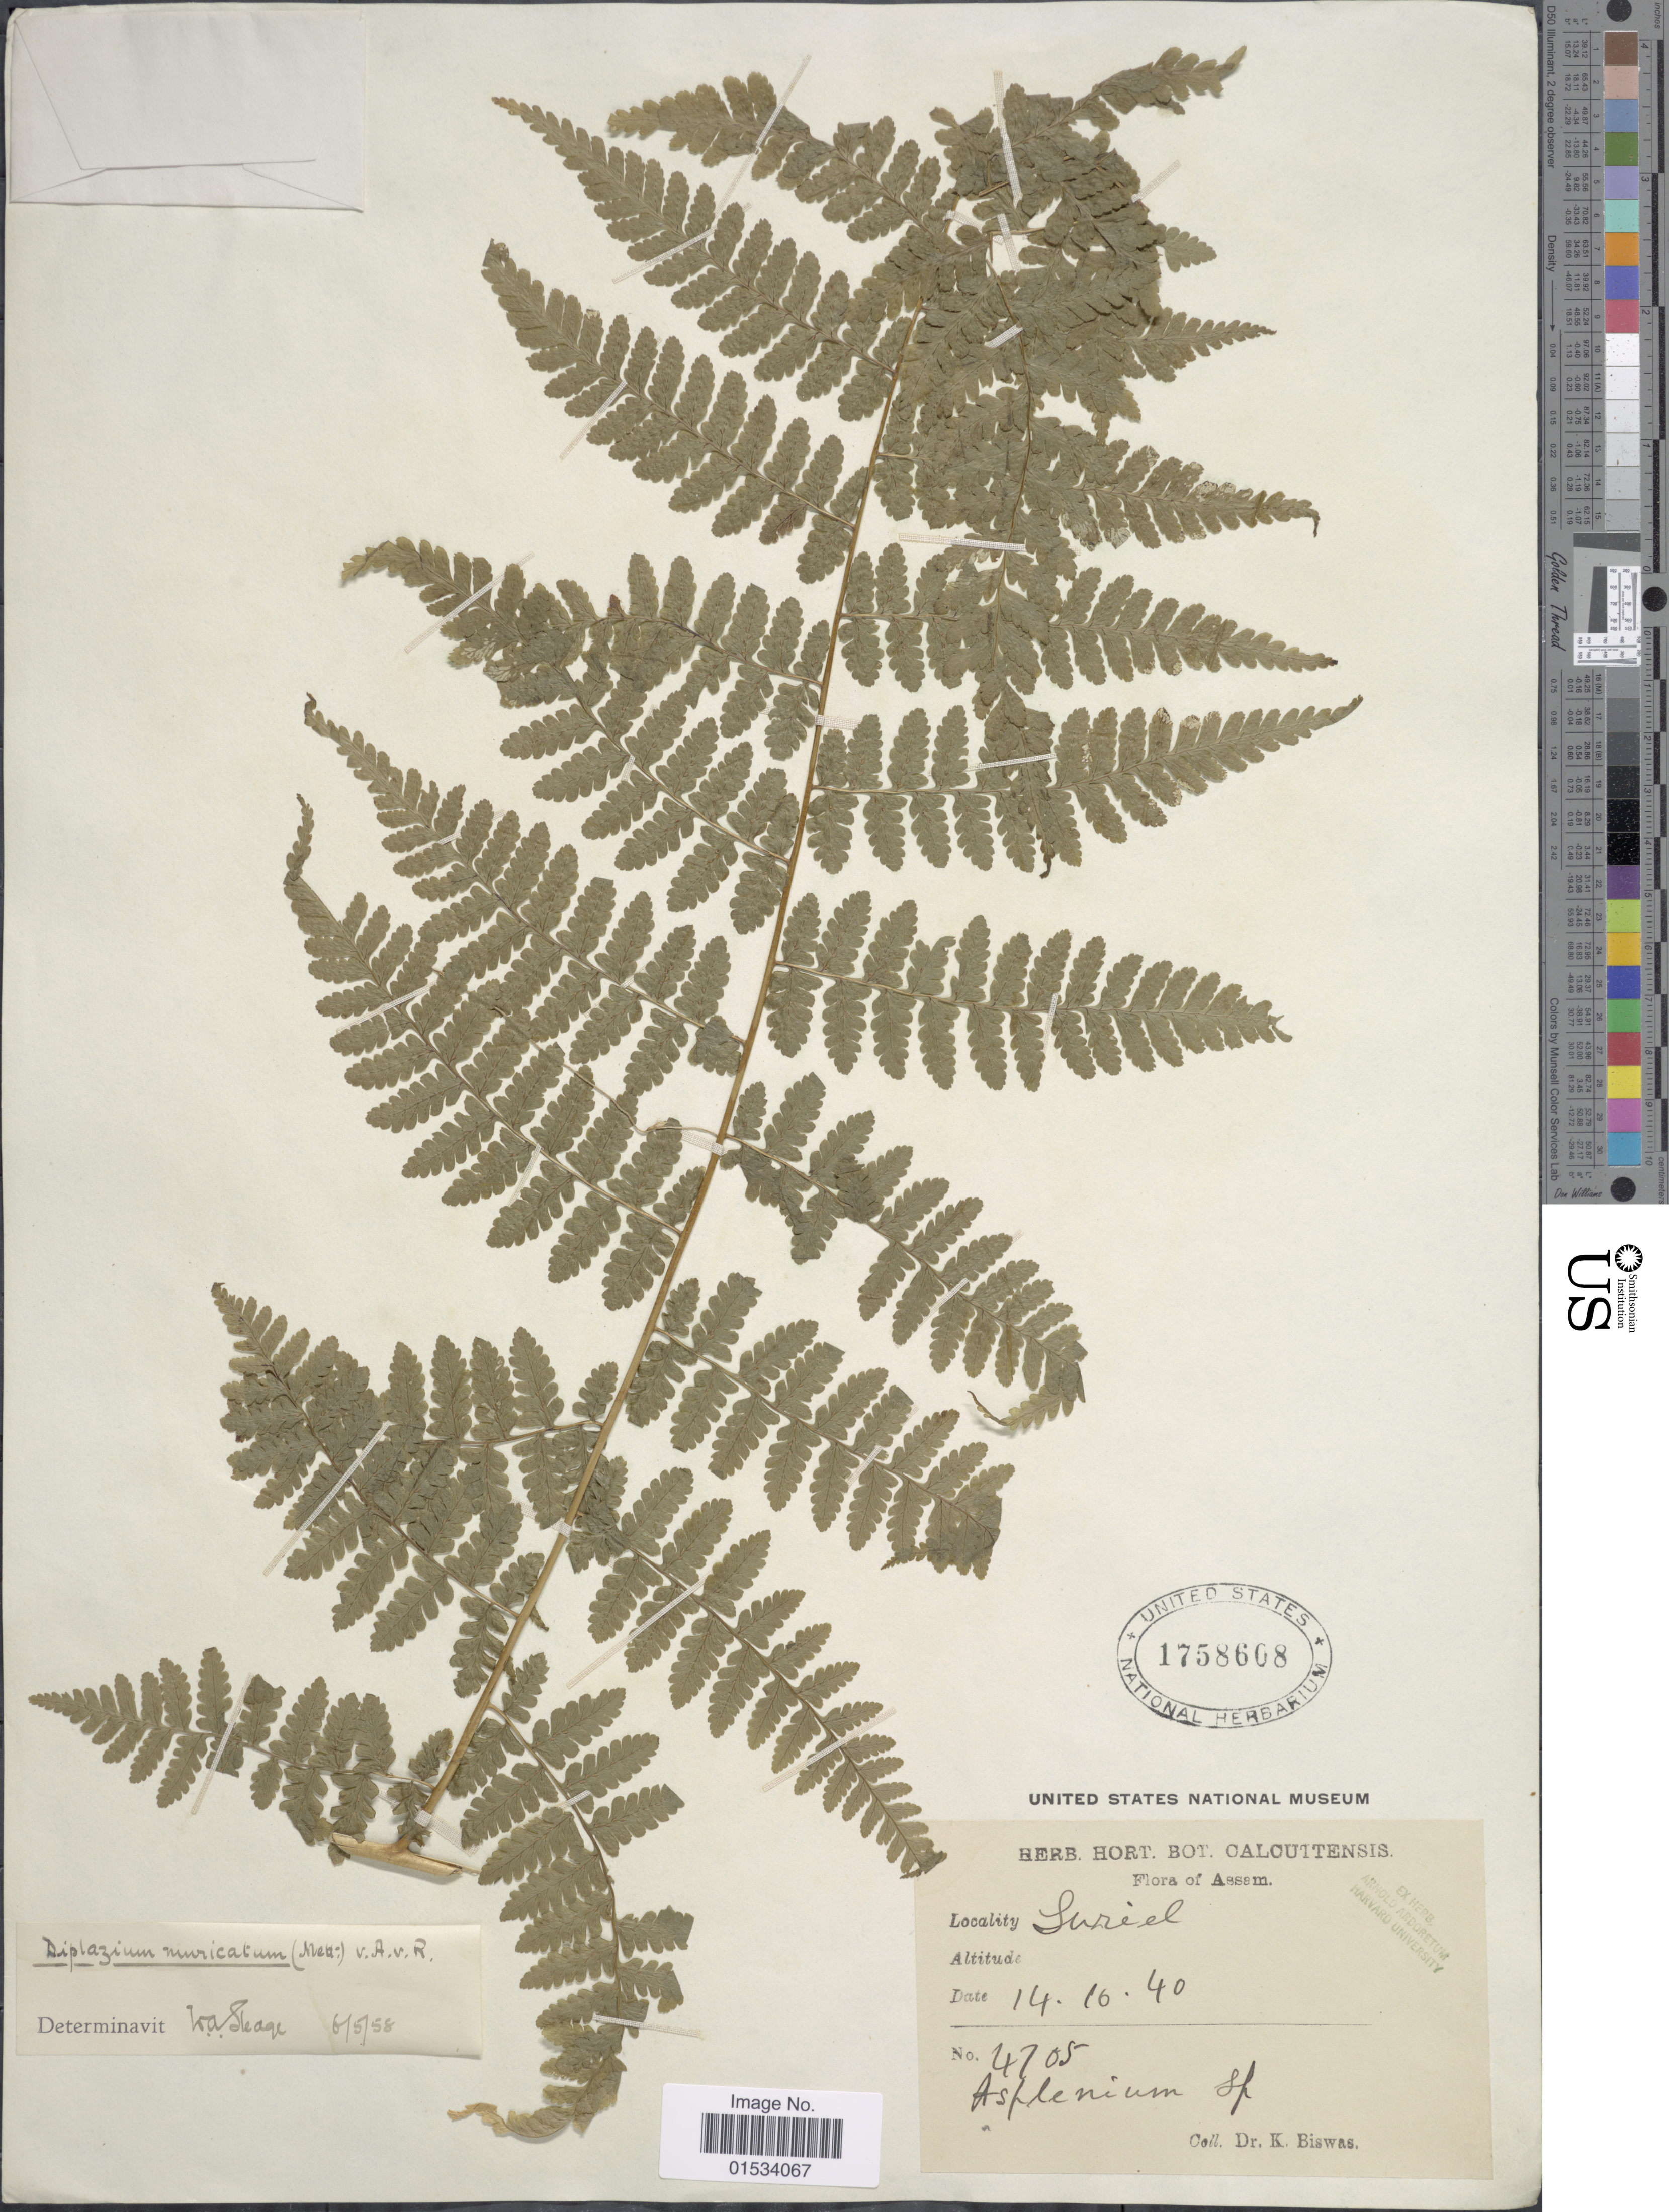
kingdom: Plantae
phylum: Tracheophyta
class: Polypodiopsida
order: Polypodiales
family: Athyriaceae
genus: Diplazium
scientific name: Diplazium muricatum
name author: (Mett.) Alderw.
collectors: K. Biswas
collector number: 4705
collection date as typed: Transcribed d/m/y: 14/6/40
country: India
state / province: Assam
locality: Suriel [interpreted]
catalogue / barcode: US 1758608